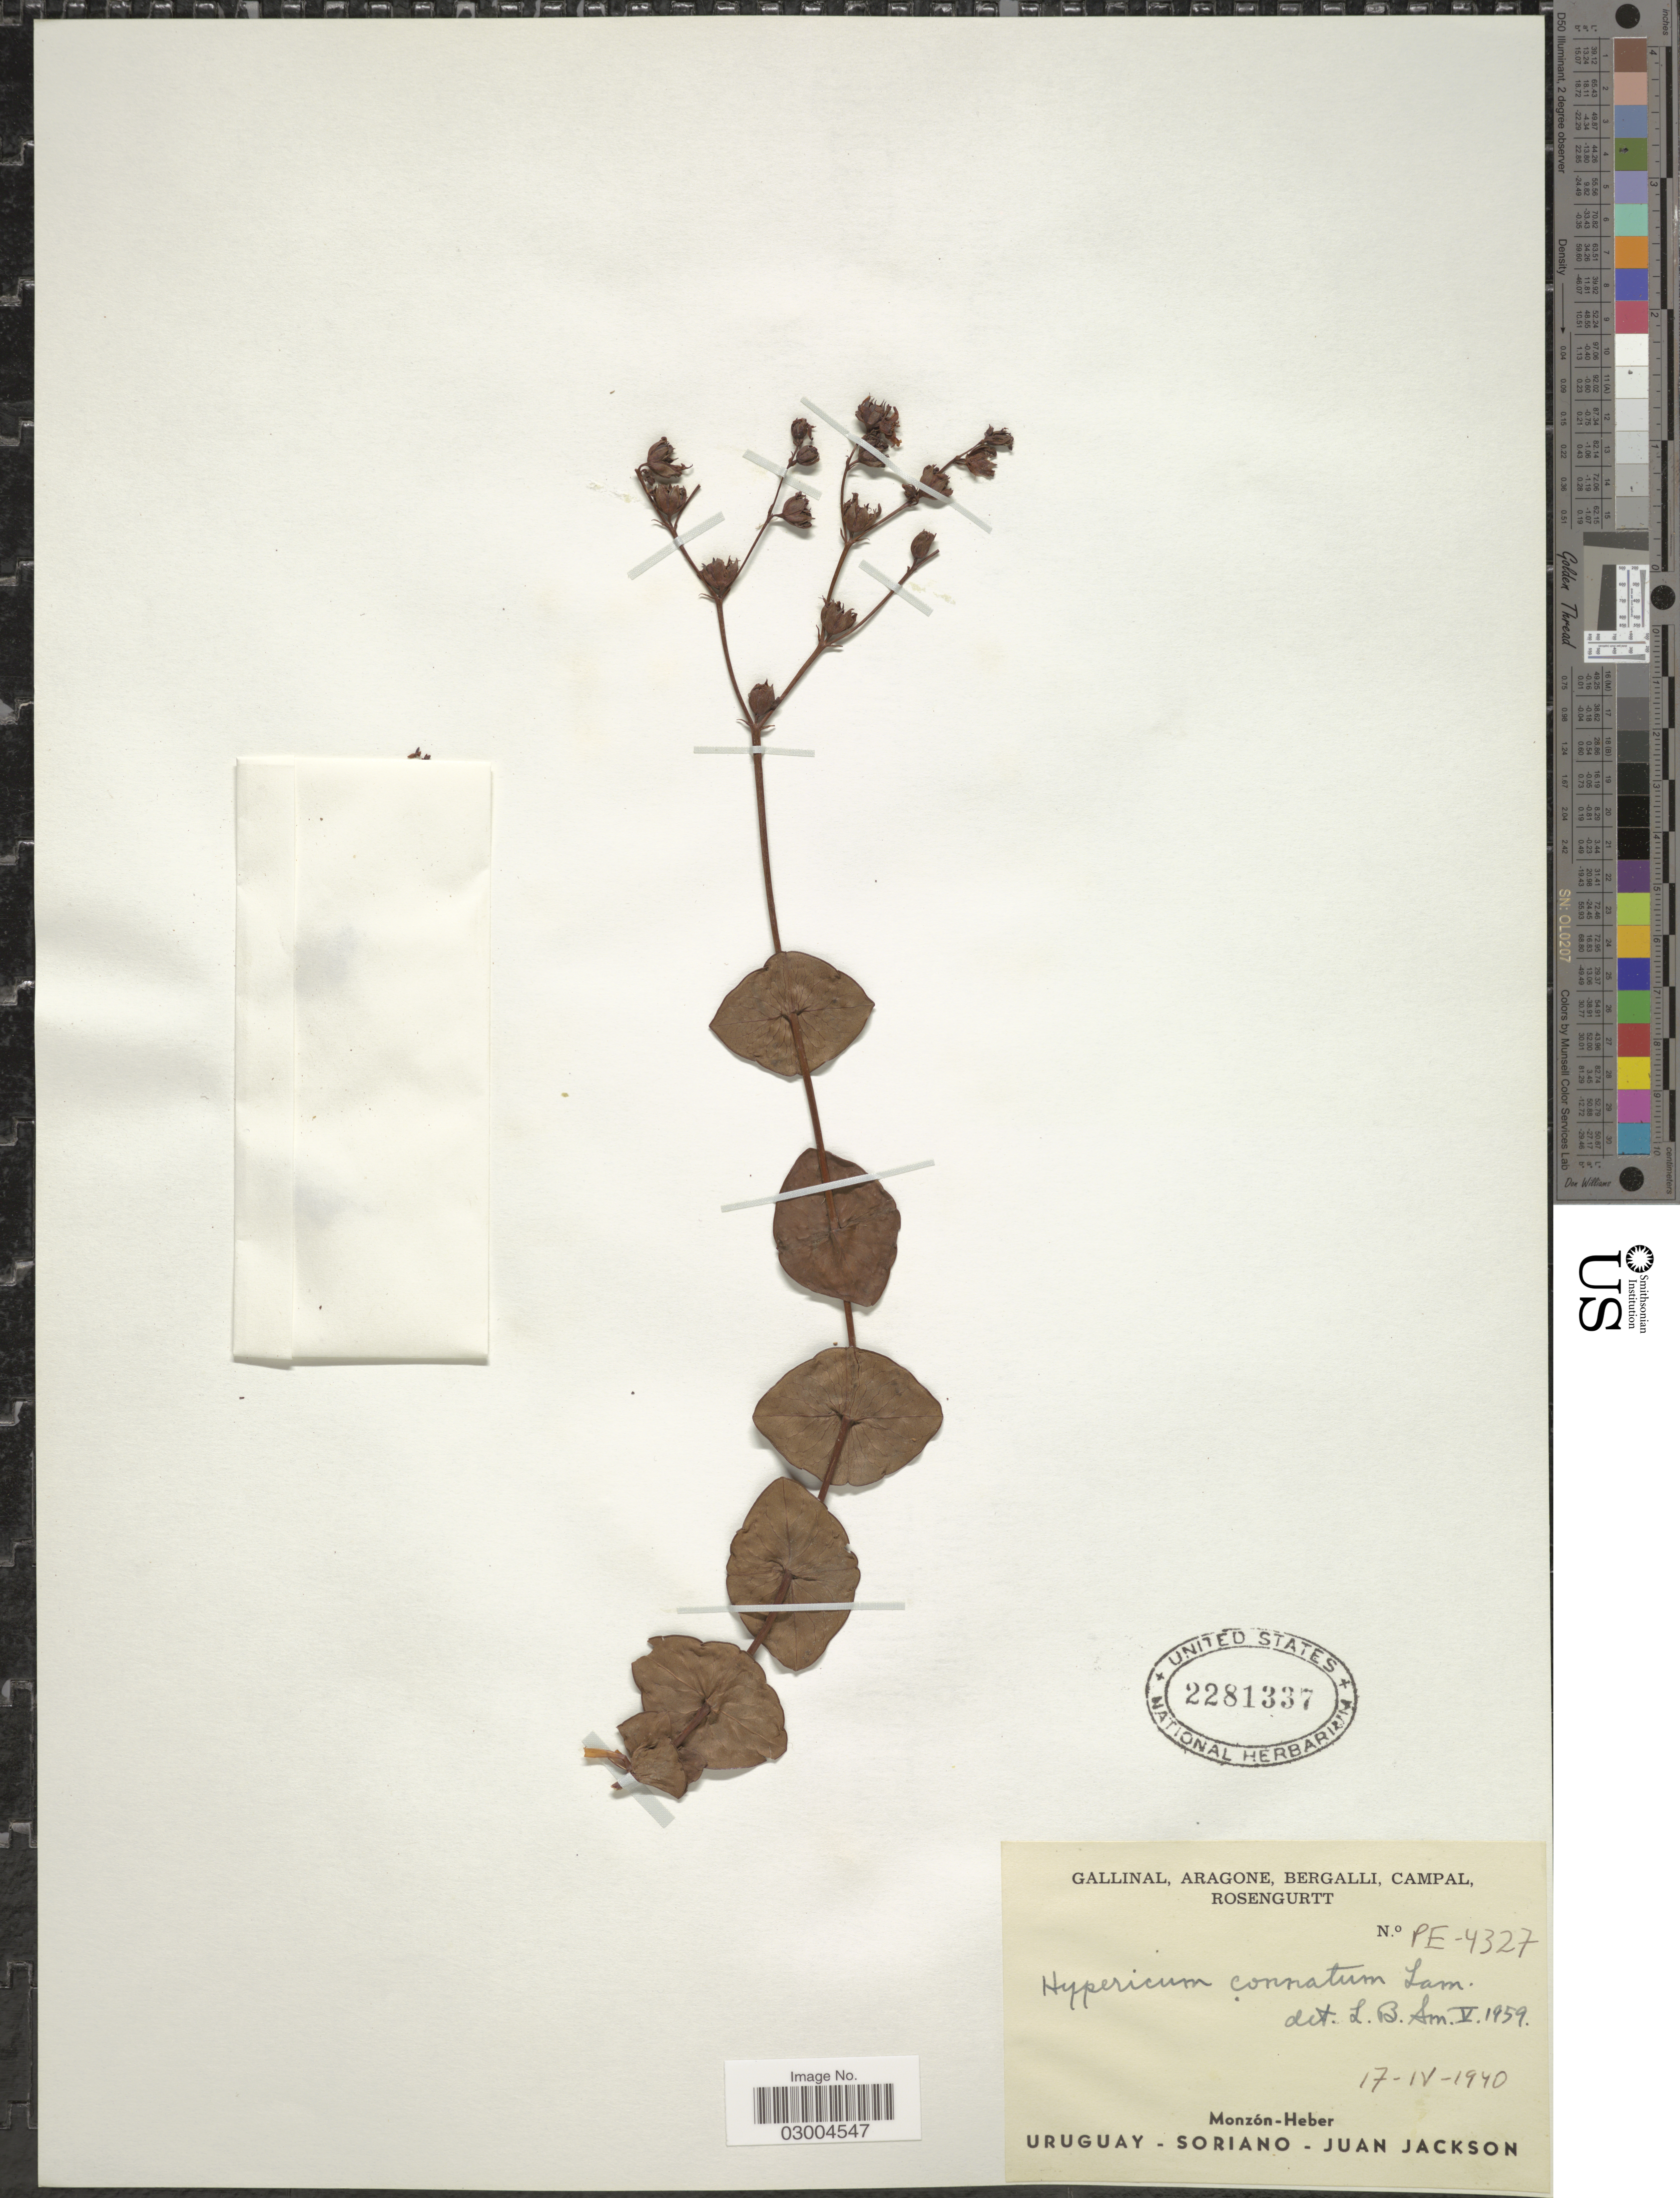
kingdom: Plantae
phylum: Tracheophyta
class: Magnoliopsida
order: Malpighiales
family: Hypericaceae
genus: Hypericum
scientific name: Hypericum connatum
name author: Lam.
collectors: -. Gallinal, -- Aragone, -- Bergalli, -- Campal & Rosengurtt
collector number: PE-4327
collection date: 1940-04-17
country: Uruguay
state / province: Soriano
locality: Monzón-Heber. Juan Jackson.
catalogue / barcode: US 2281337